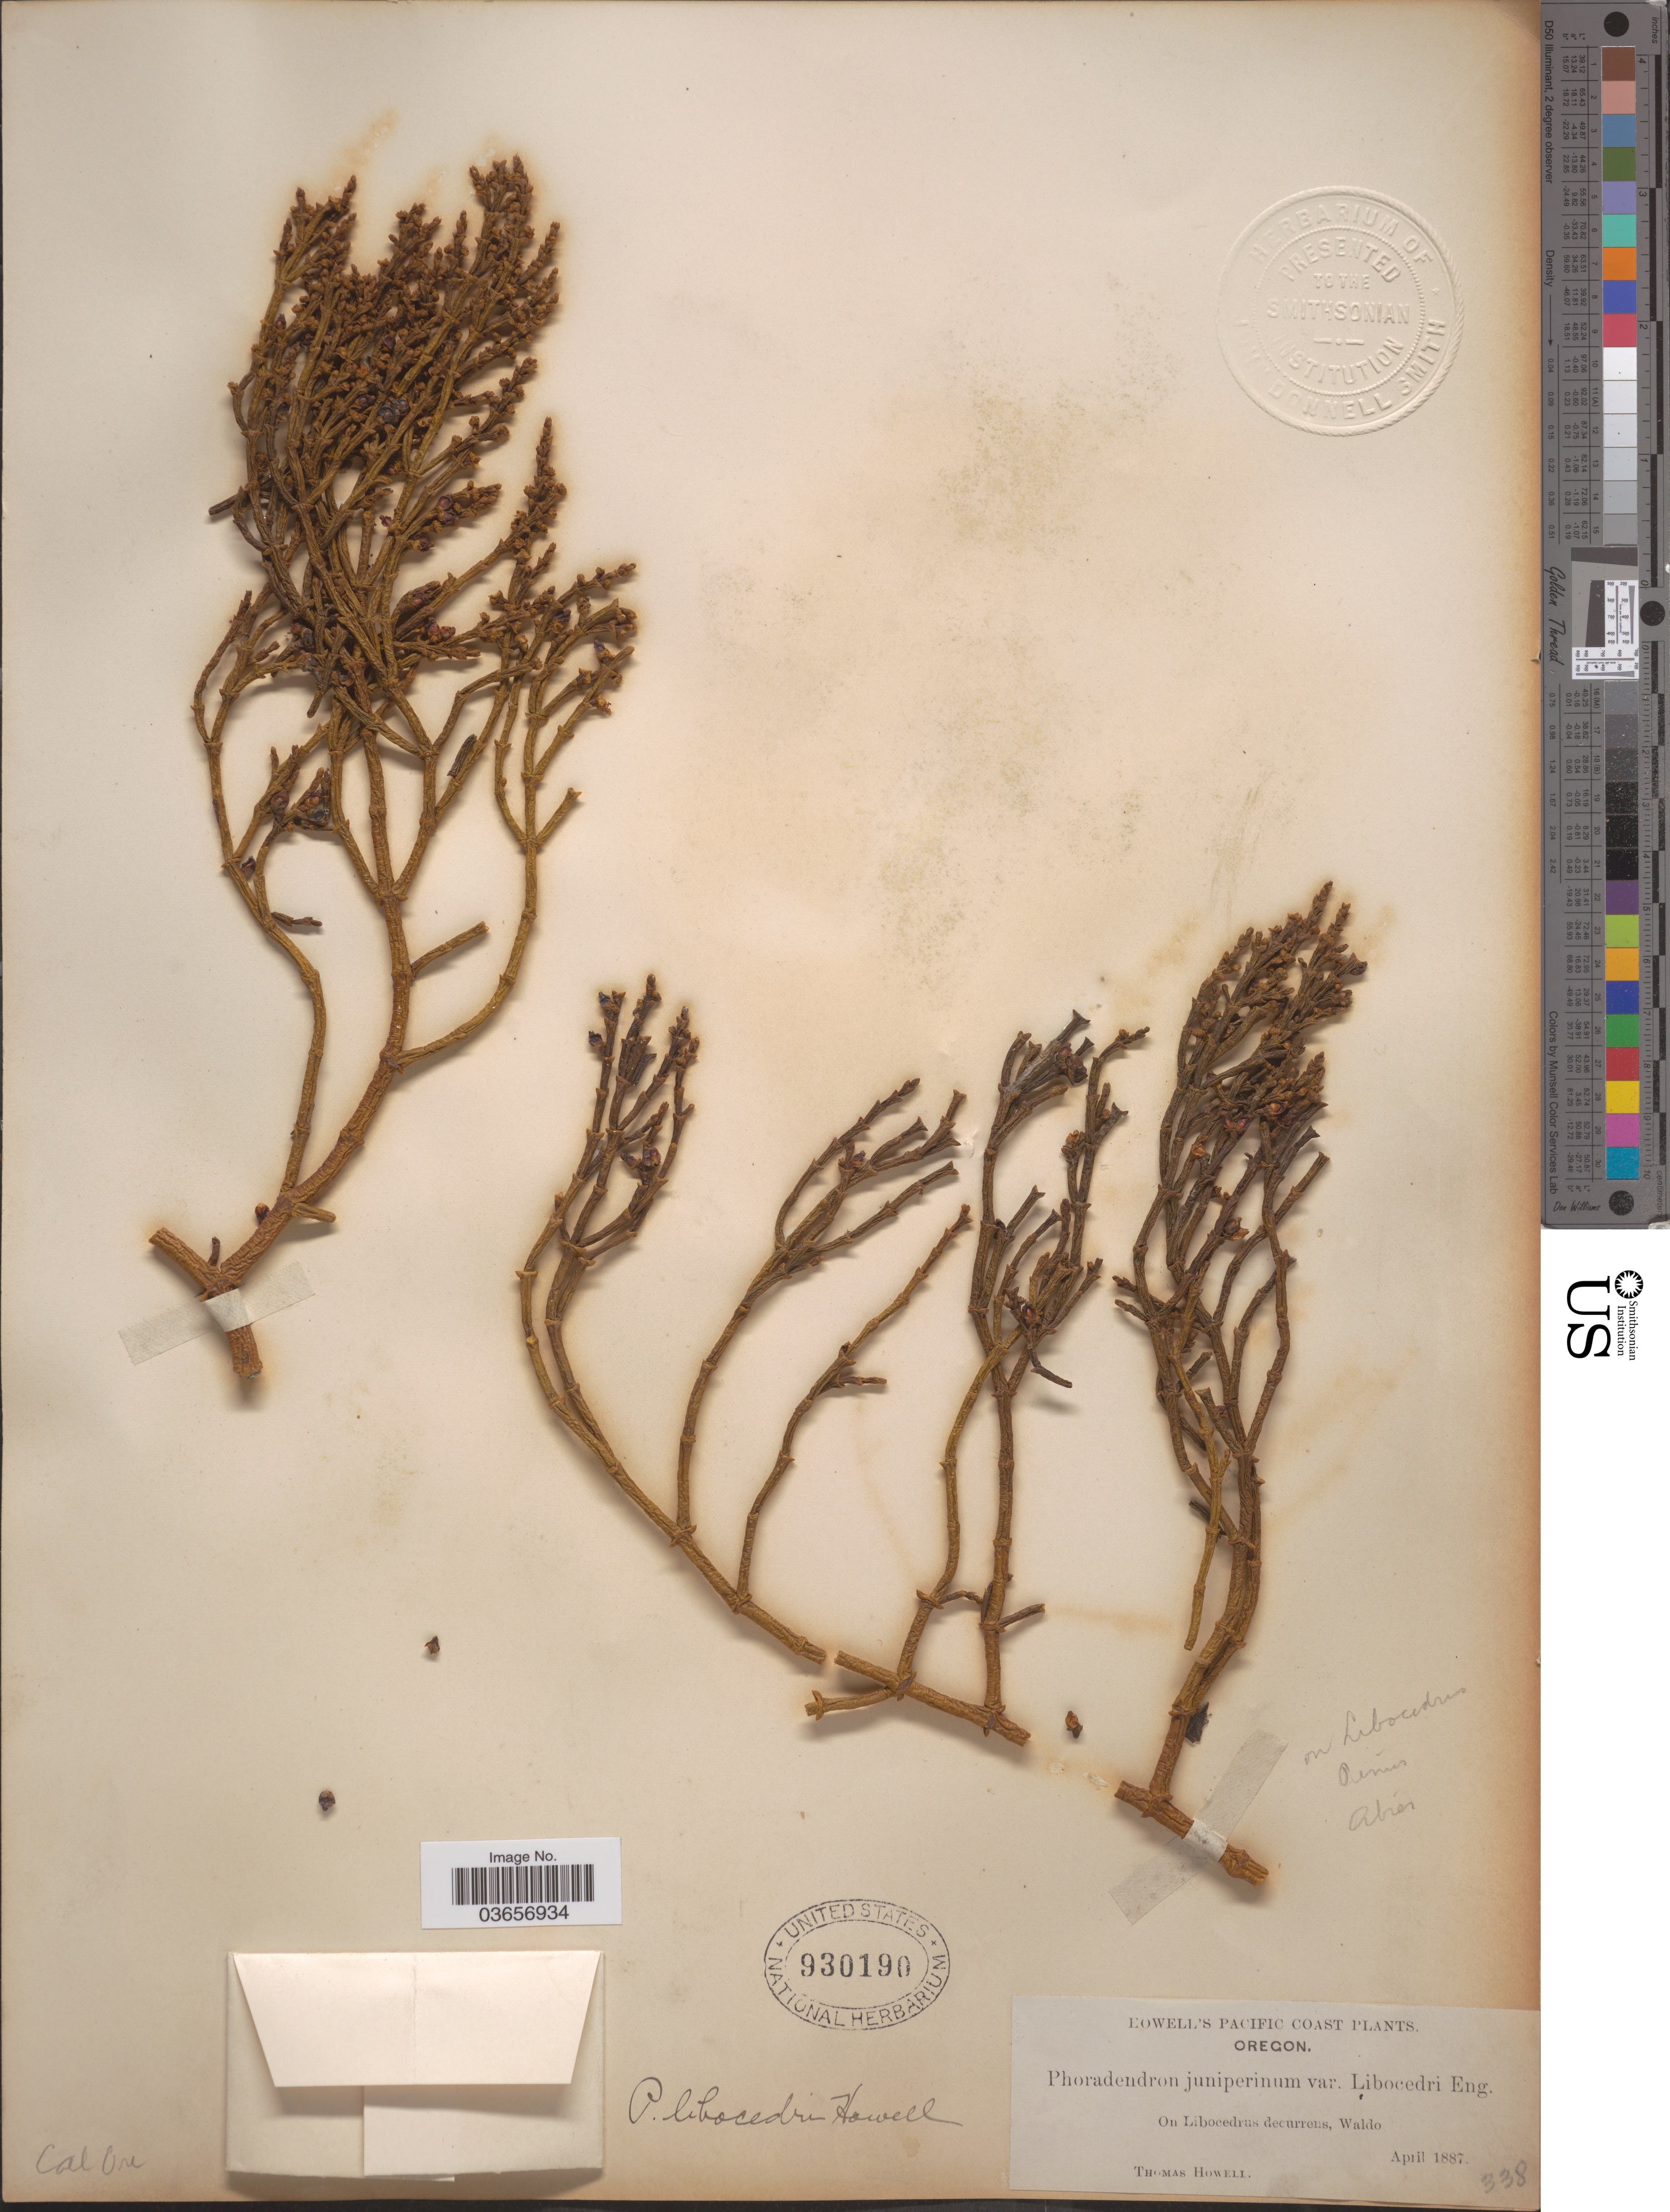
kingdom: Plantae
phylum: Tracheophyta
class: Magnoliopsida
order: Santalales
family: Viscaceae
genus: Phoradendron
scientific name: Phoradendron libocedri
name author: (Engelm.) Howell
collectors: T. Howell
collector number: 338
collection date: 1887-04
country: United States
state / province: Oregon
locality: Pacific Coast. Waldo.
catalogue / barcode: US 930190